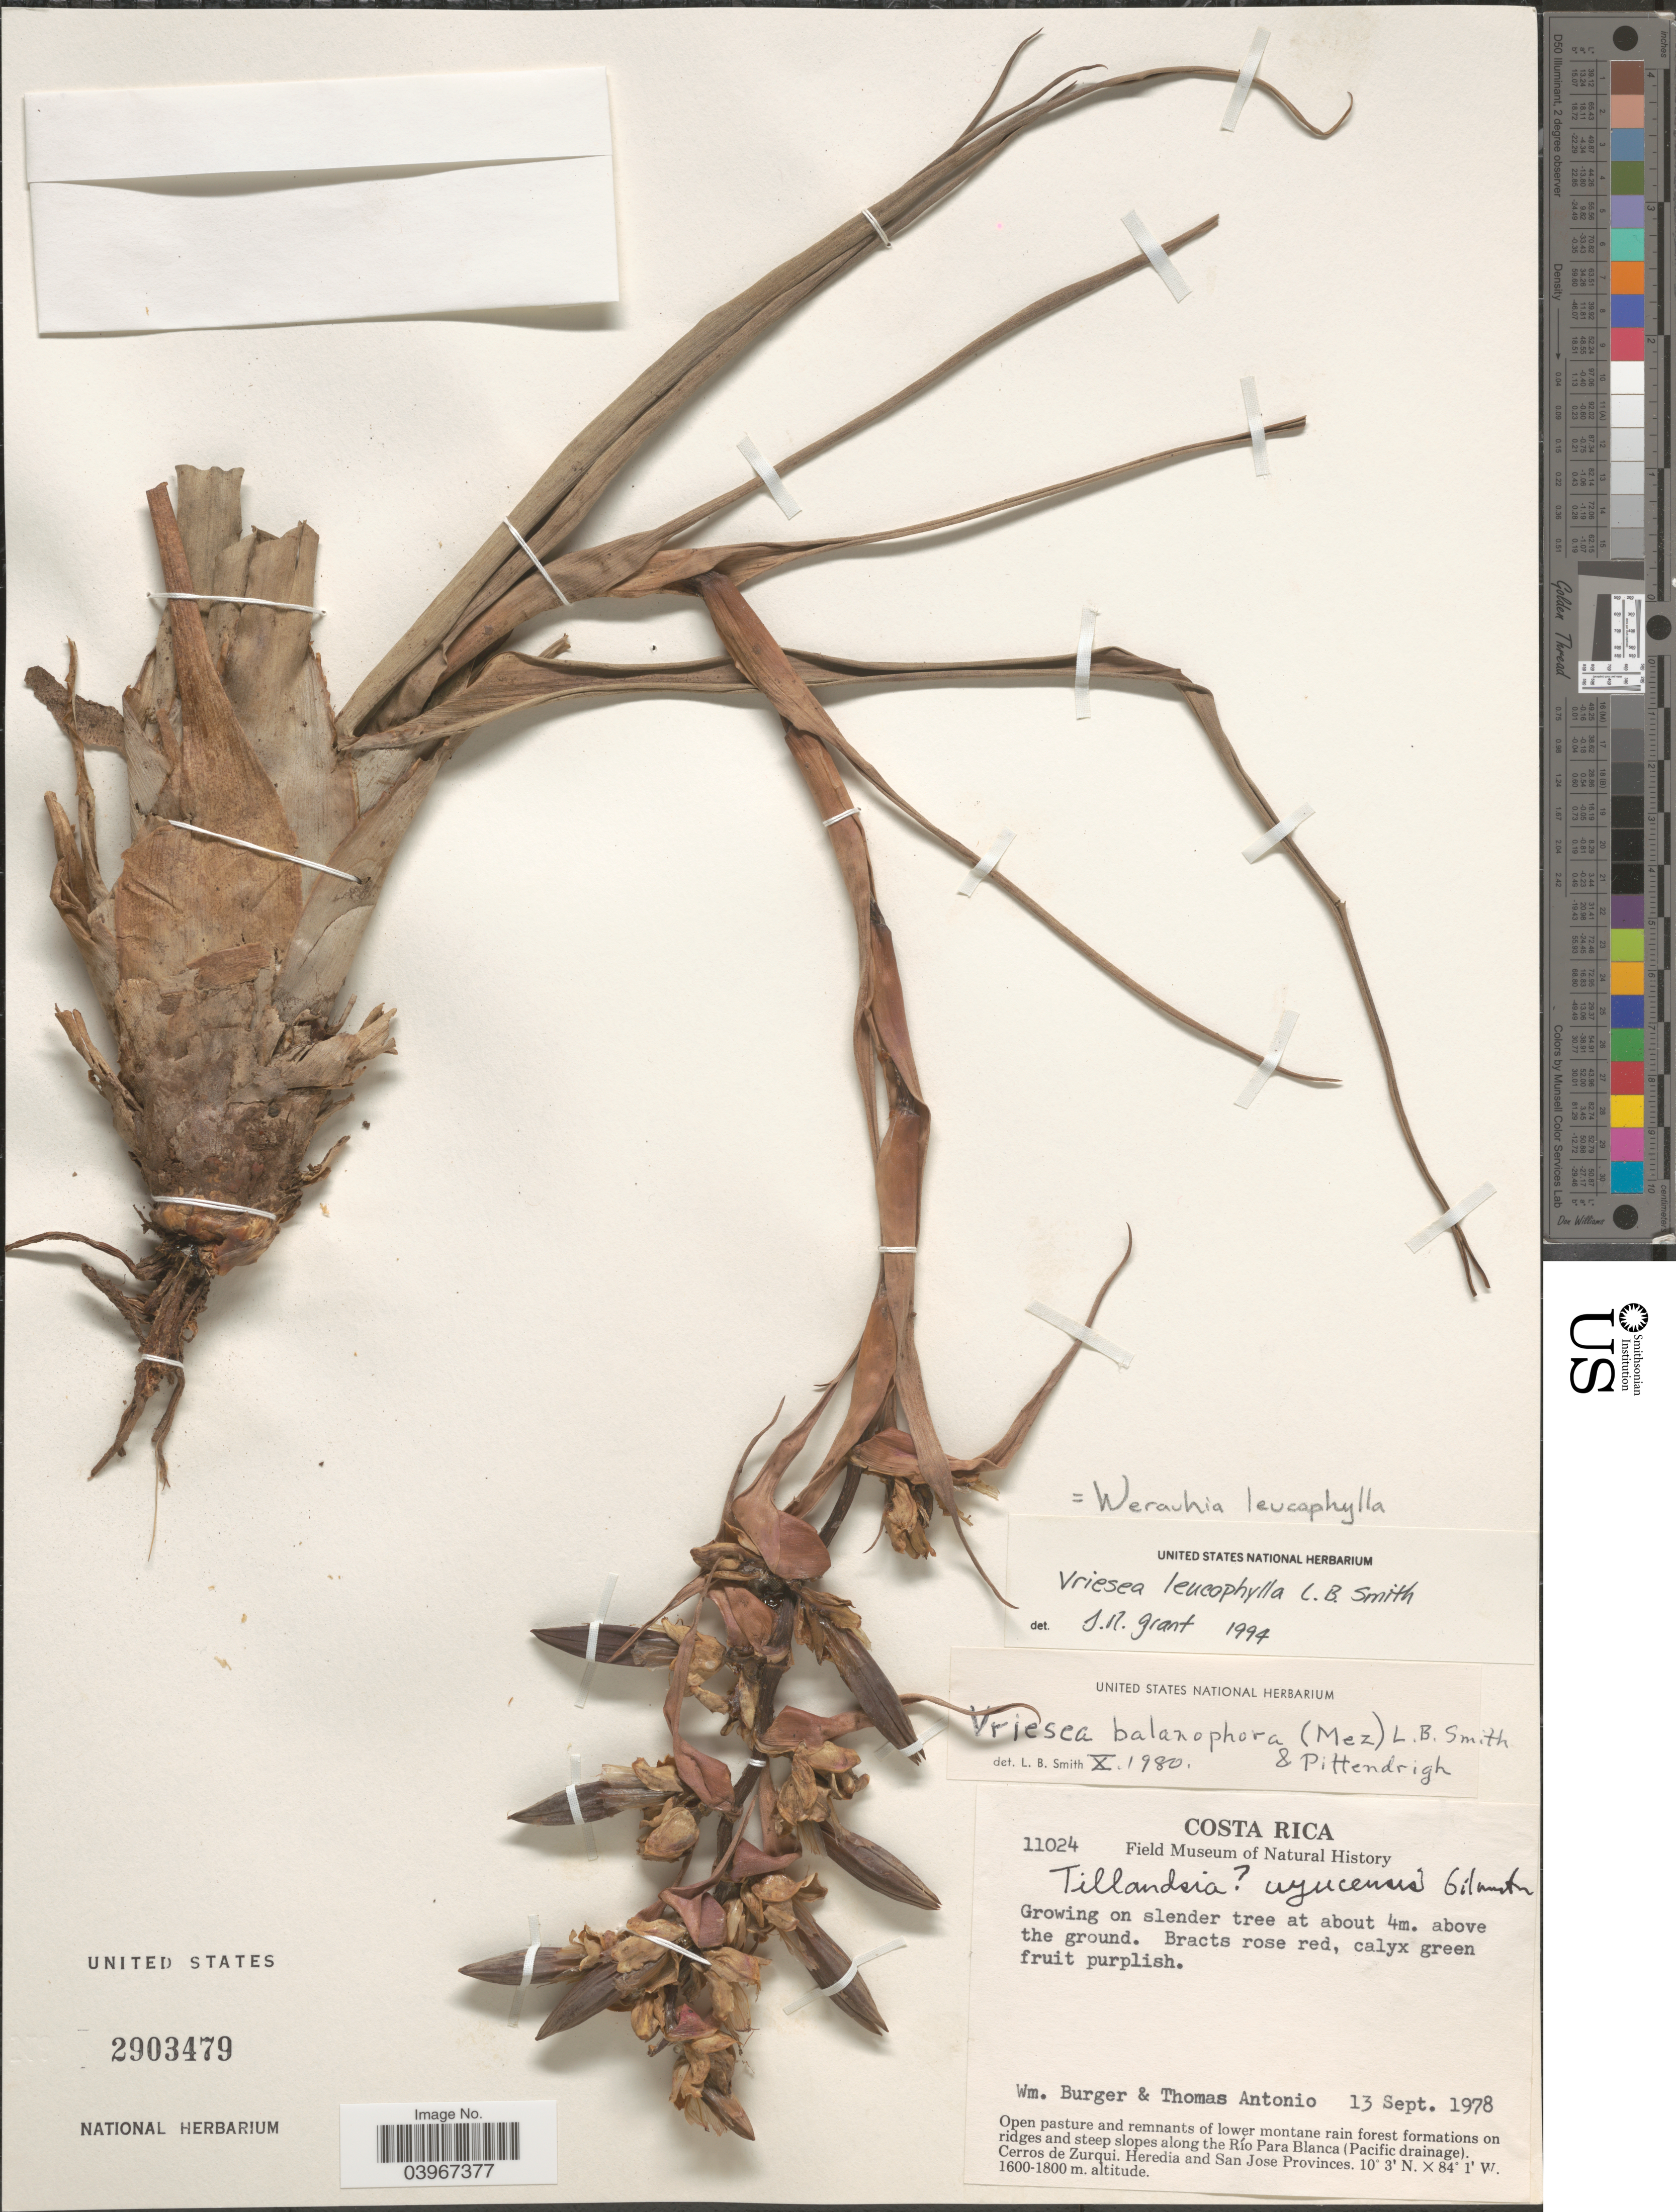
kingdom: Plantae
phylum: Tracheophyta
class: Liliopsida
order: Poales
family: Bromeliaceae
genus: Werauhia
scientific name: Werauhia leucophylla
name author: (L.B. Sm.) J.R. Grant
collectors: W. Burger & T. Antonio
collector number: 11024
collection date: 1978-09-13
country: Costa Rica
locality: Open pasture and remnants of lower montane rain forest formations on ridges and steep slopes along the Río Para Blanca (Pacific drainage). Cerros de Zurqui. Heredia and San Jose Provinces.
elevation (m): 1600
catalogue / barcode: US 2903479